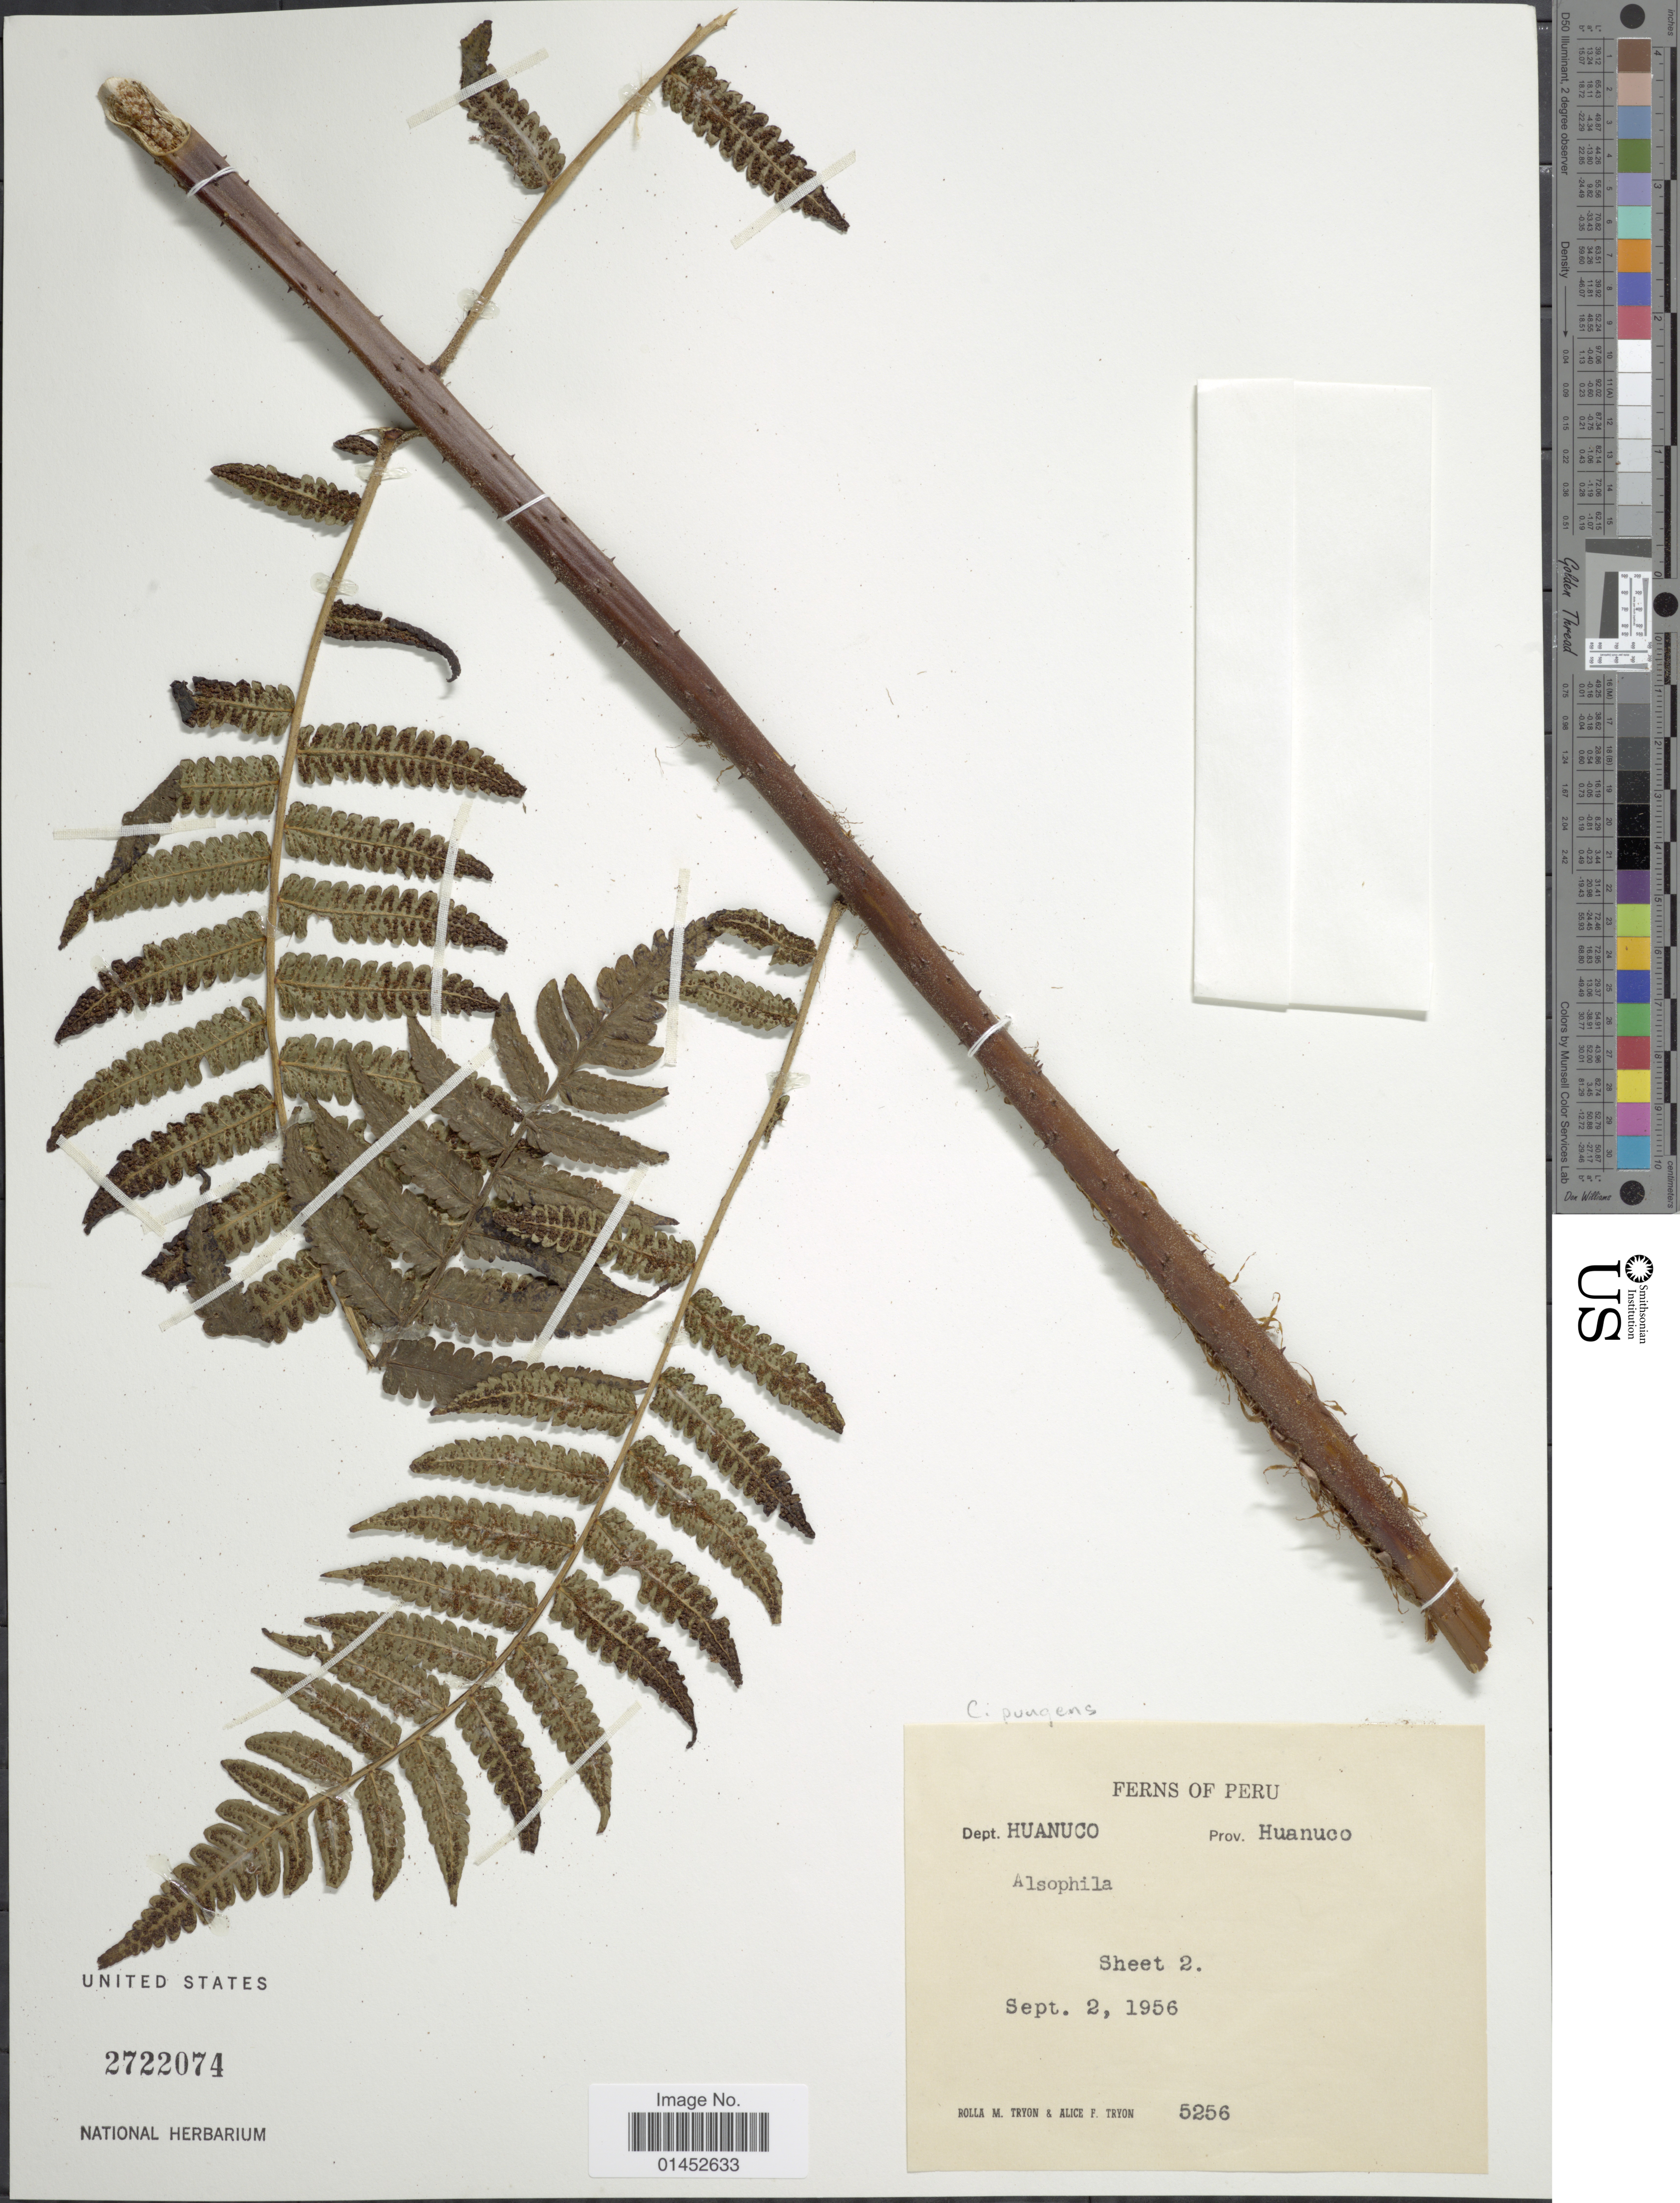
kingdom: Plantae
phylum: Tracheophyta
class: Polypodiopsida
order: Cyatheales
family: Cyatheaceae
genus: Cyathea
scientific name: Cyathea pungens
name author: (Willd.) Domin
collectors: R. M. Tryon & A. F. Tryon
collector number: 5256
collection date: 1956-09-02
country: Peru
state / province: Huánuco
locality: Dept. Huanuco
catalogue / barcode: US 2722074